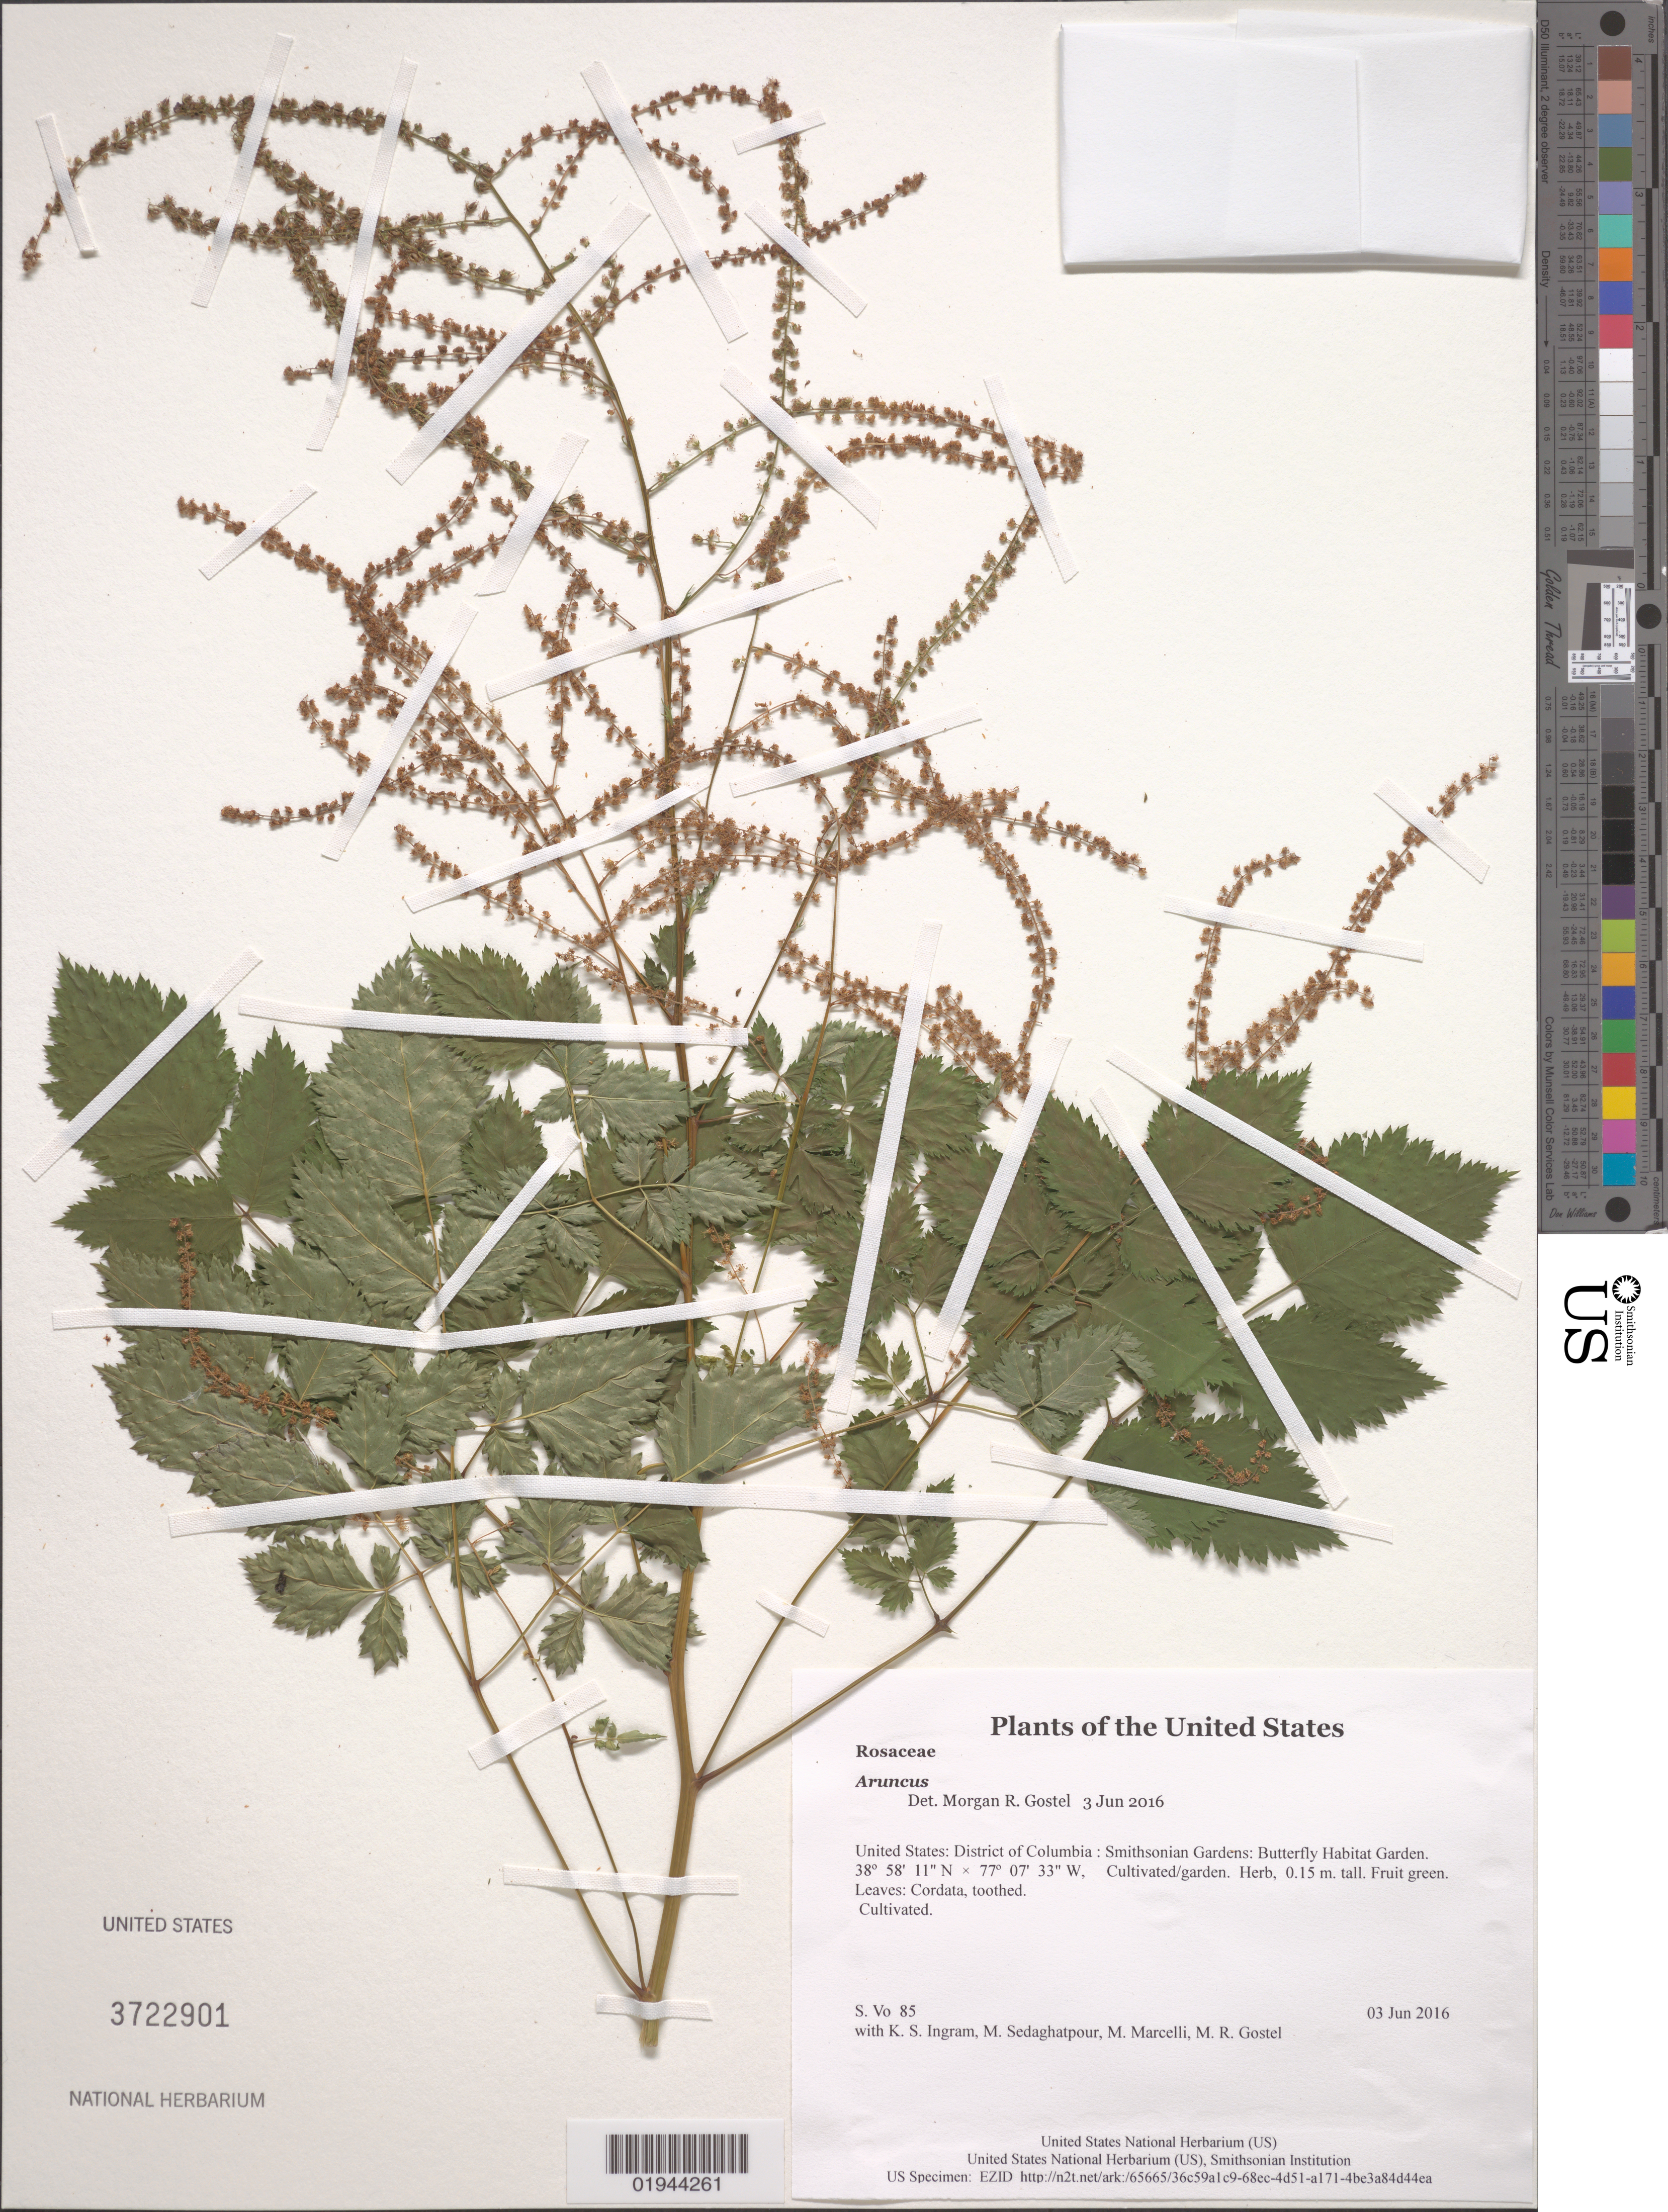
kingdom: Plantae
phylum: Tracheophyta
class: Magnoliopsida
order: Rosales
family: Rosaceae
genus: Aruncus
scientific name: Aruncus sp.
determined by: Gostel, Morgan R., (BRIT), Botanical Research Institute of Texas (UNITED STATES)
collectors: S. Vo, K. S. Ingram, M. Sedaghatpour, M. Marcelli & M. R. Gostel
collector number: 85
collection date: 2016-06-03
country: United States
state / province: District of Columbia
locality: Smithsonian Gardens: Butterfly Habitat Garden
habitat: Cultivated/garden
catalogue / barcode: US 3722901